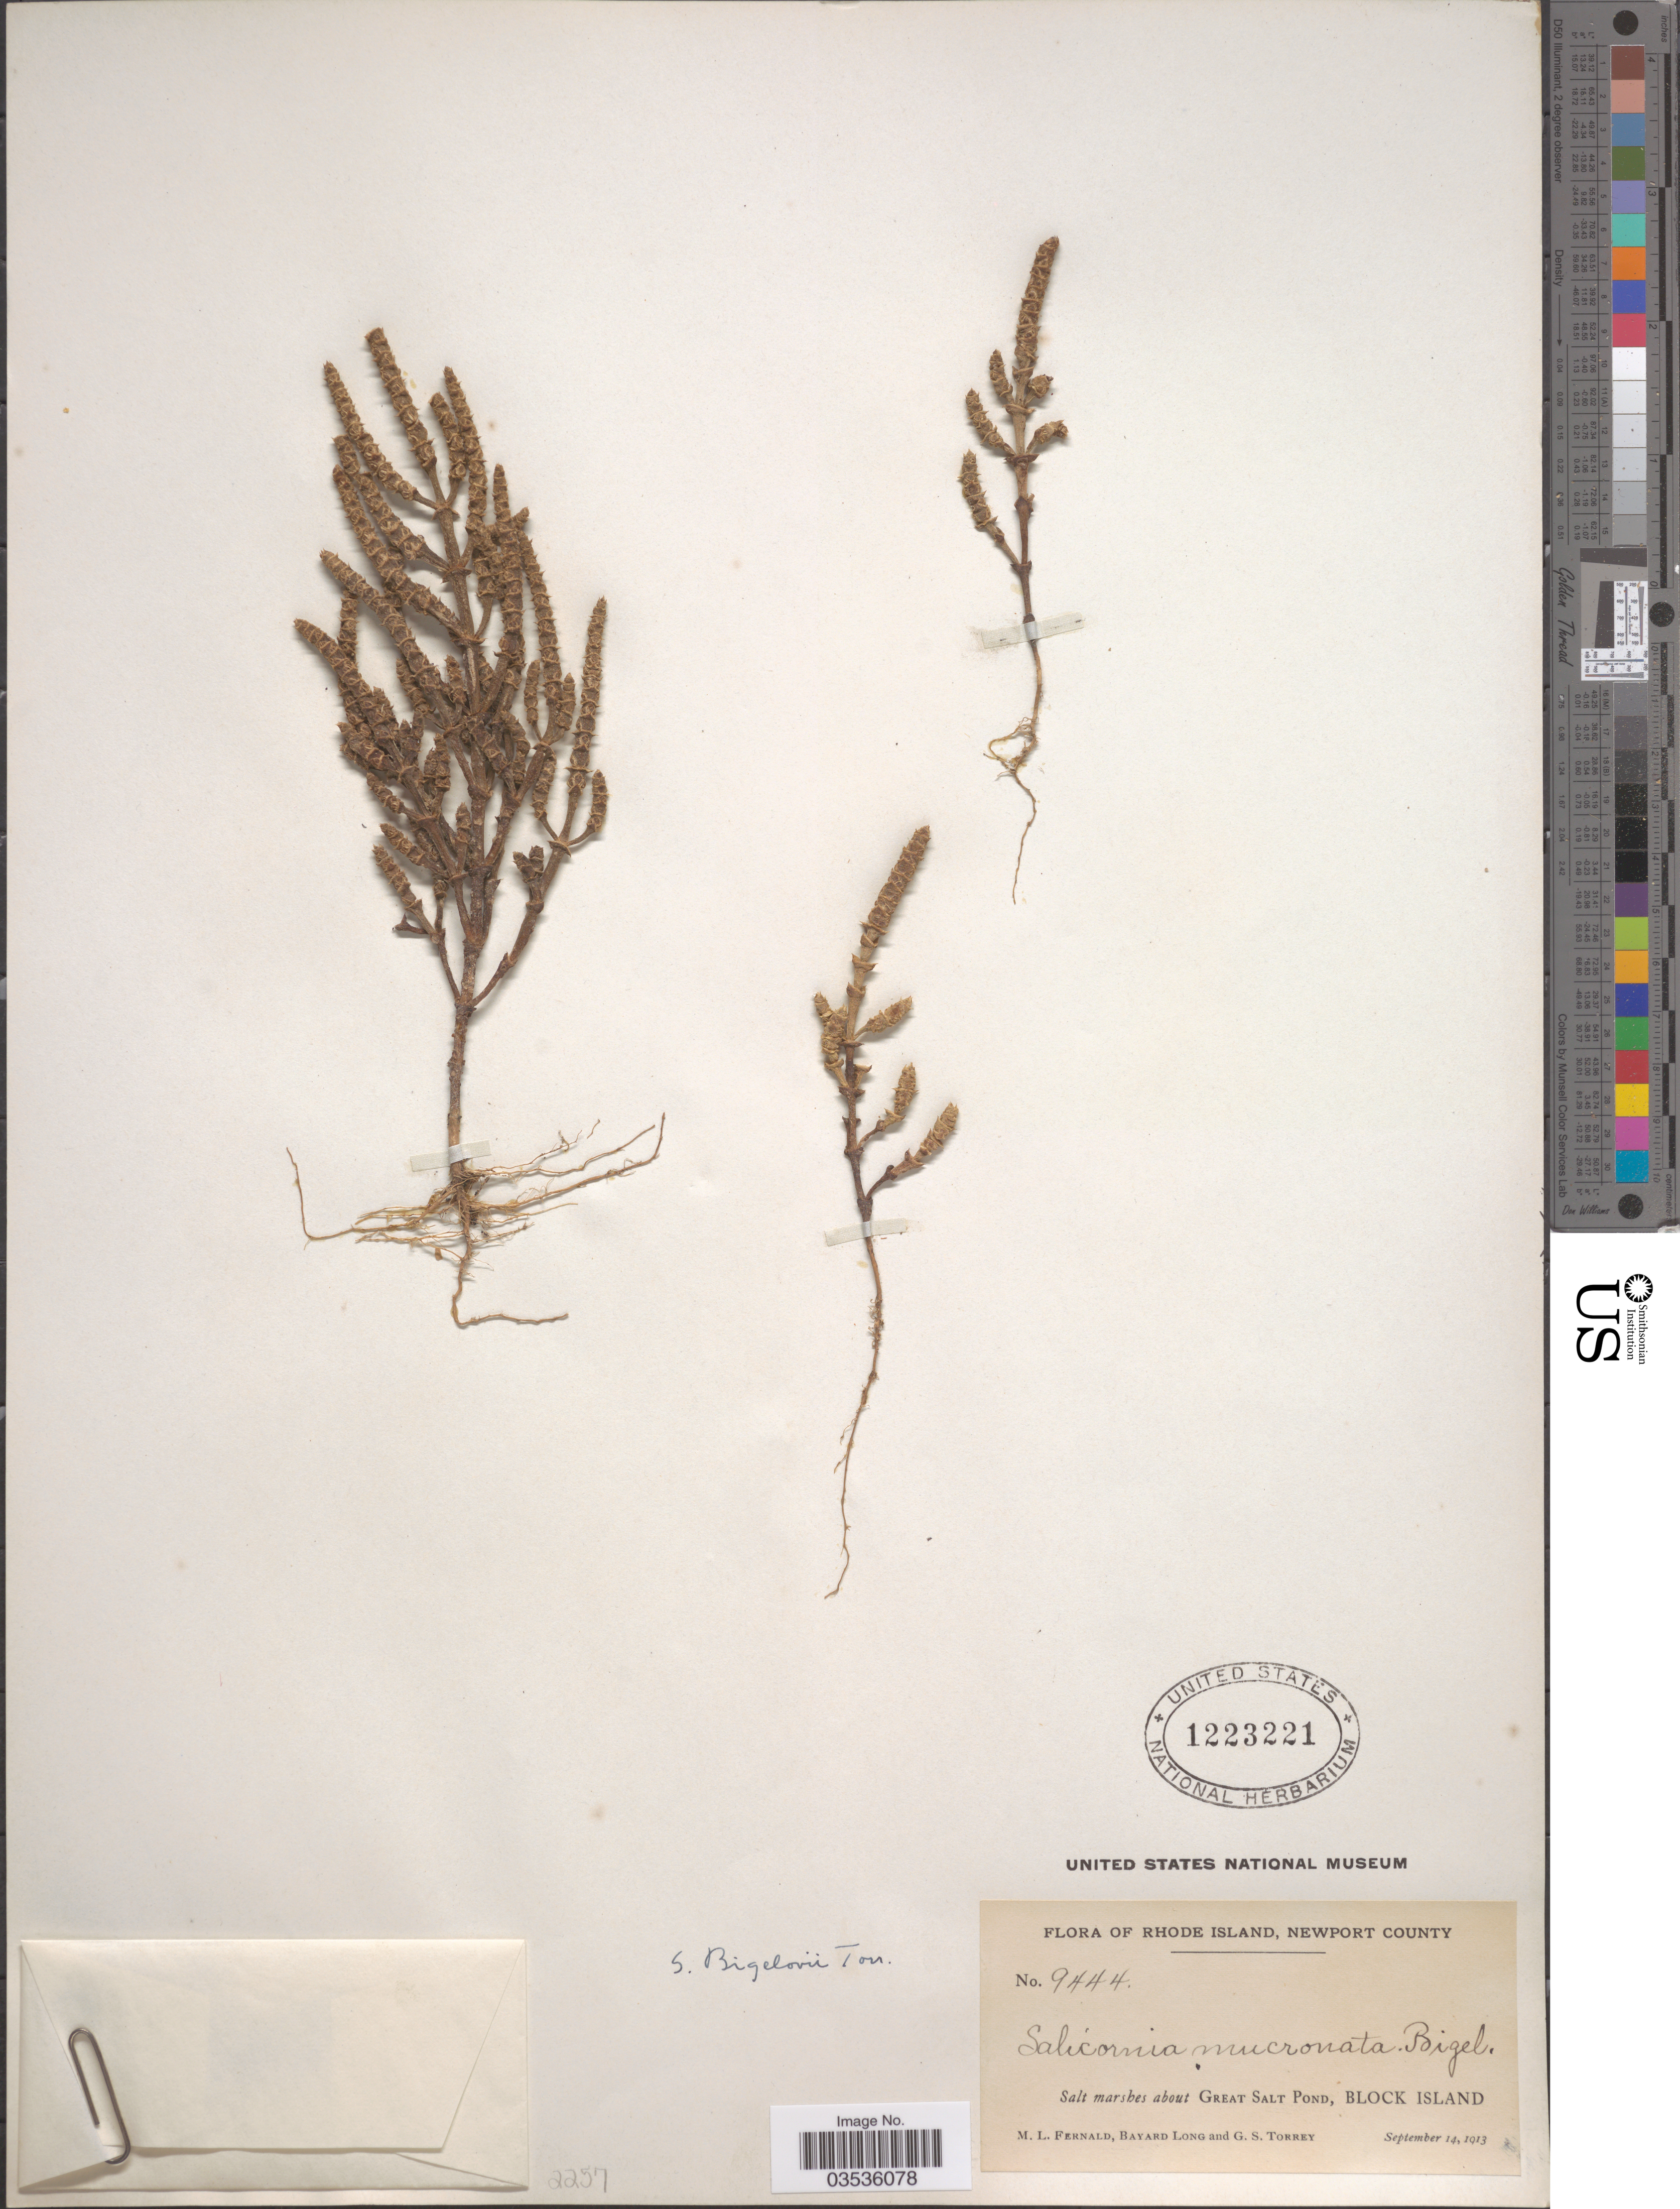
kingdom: Plantae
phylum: Tracheophyta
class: Magnoliopsida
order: Caryophyllales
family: Amaranthaceae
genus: Salicornia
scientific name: Salicornia mucronata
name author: Lag.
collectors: M. L. Fernald, B. Long & G. S. Torrey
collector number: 9444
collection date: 1913-09-14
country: United States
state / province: Rhode Island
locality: Newport County. Salt marshes about Great Salt Pond, Block Island.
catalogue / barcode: US 1223221